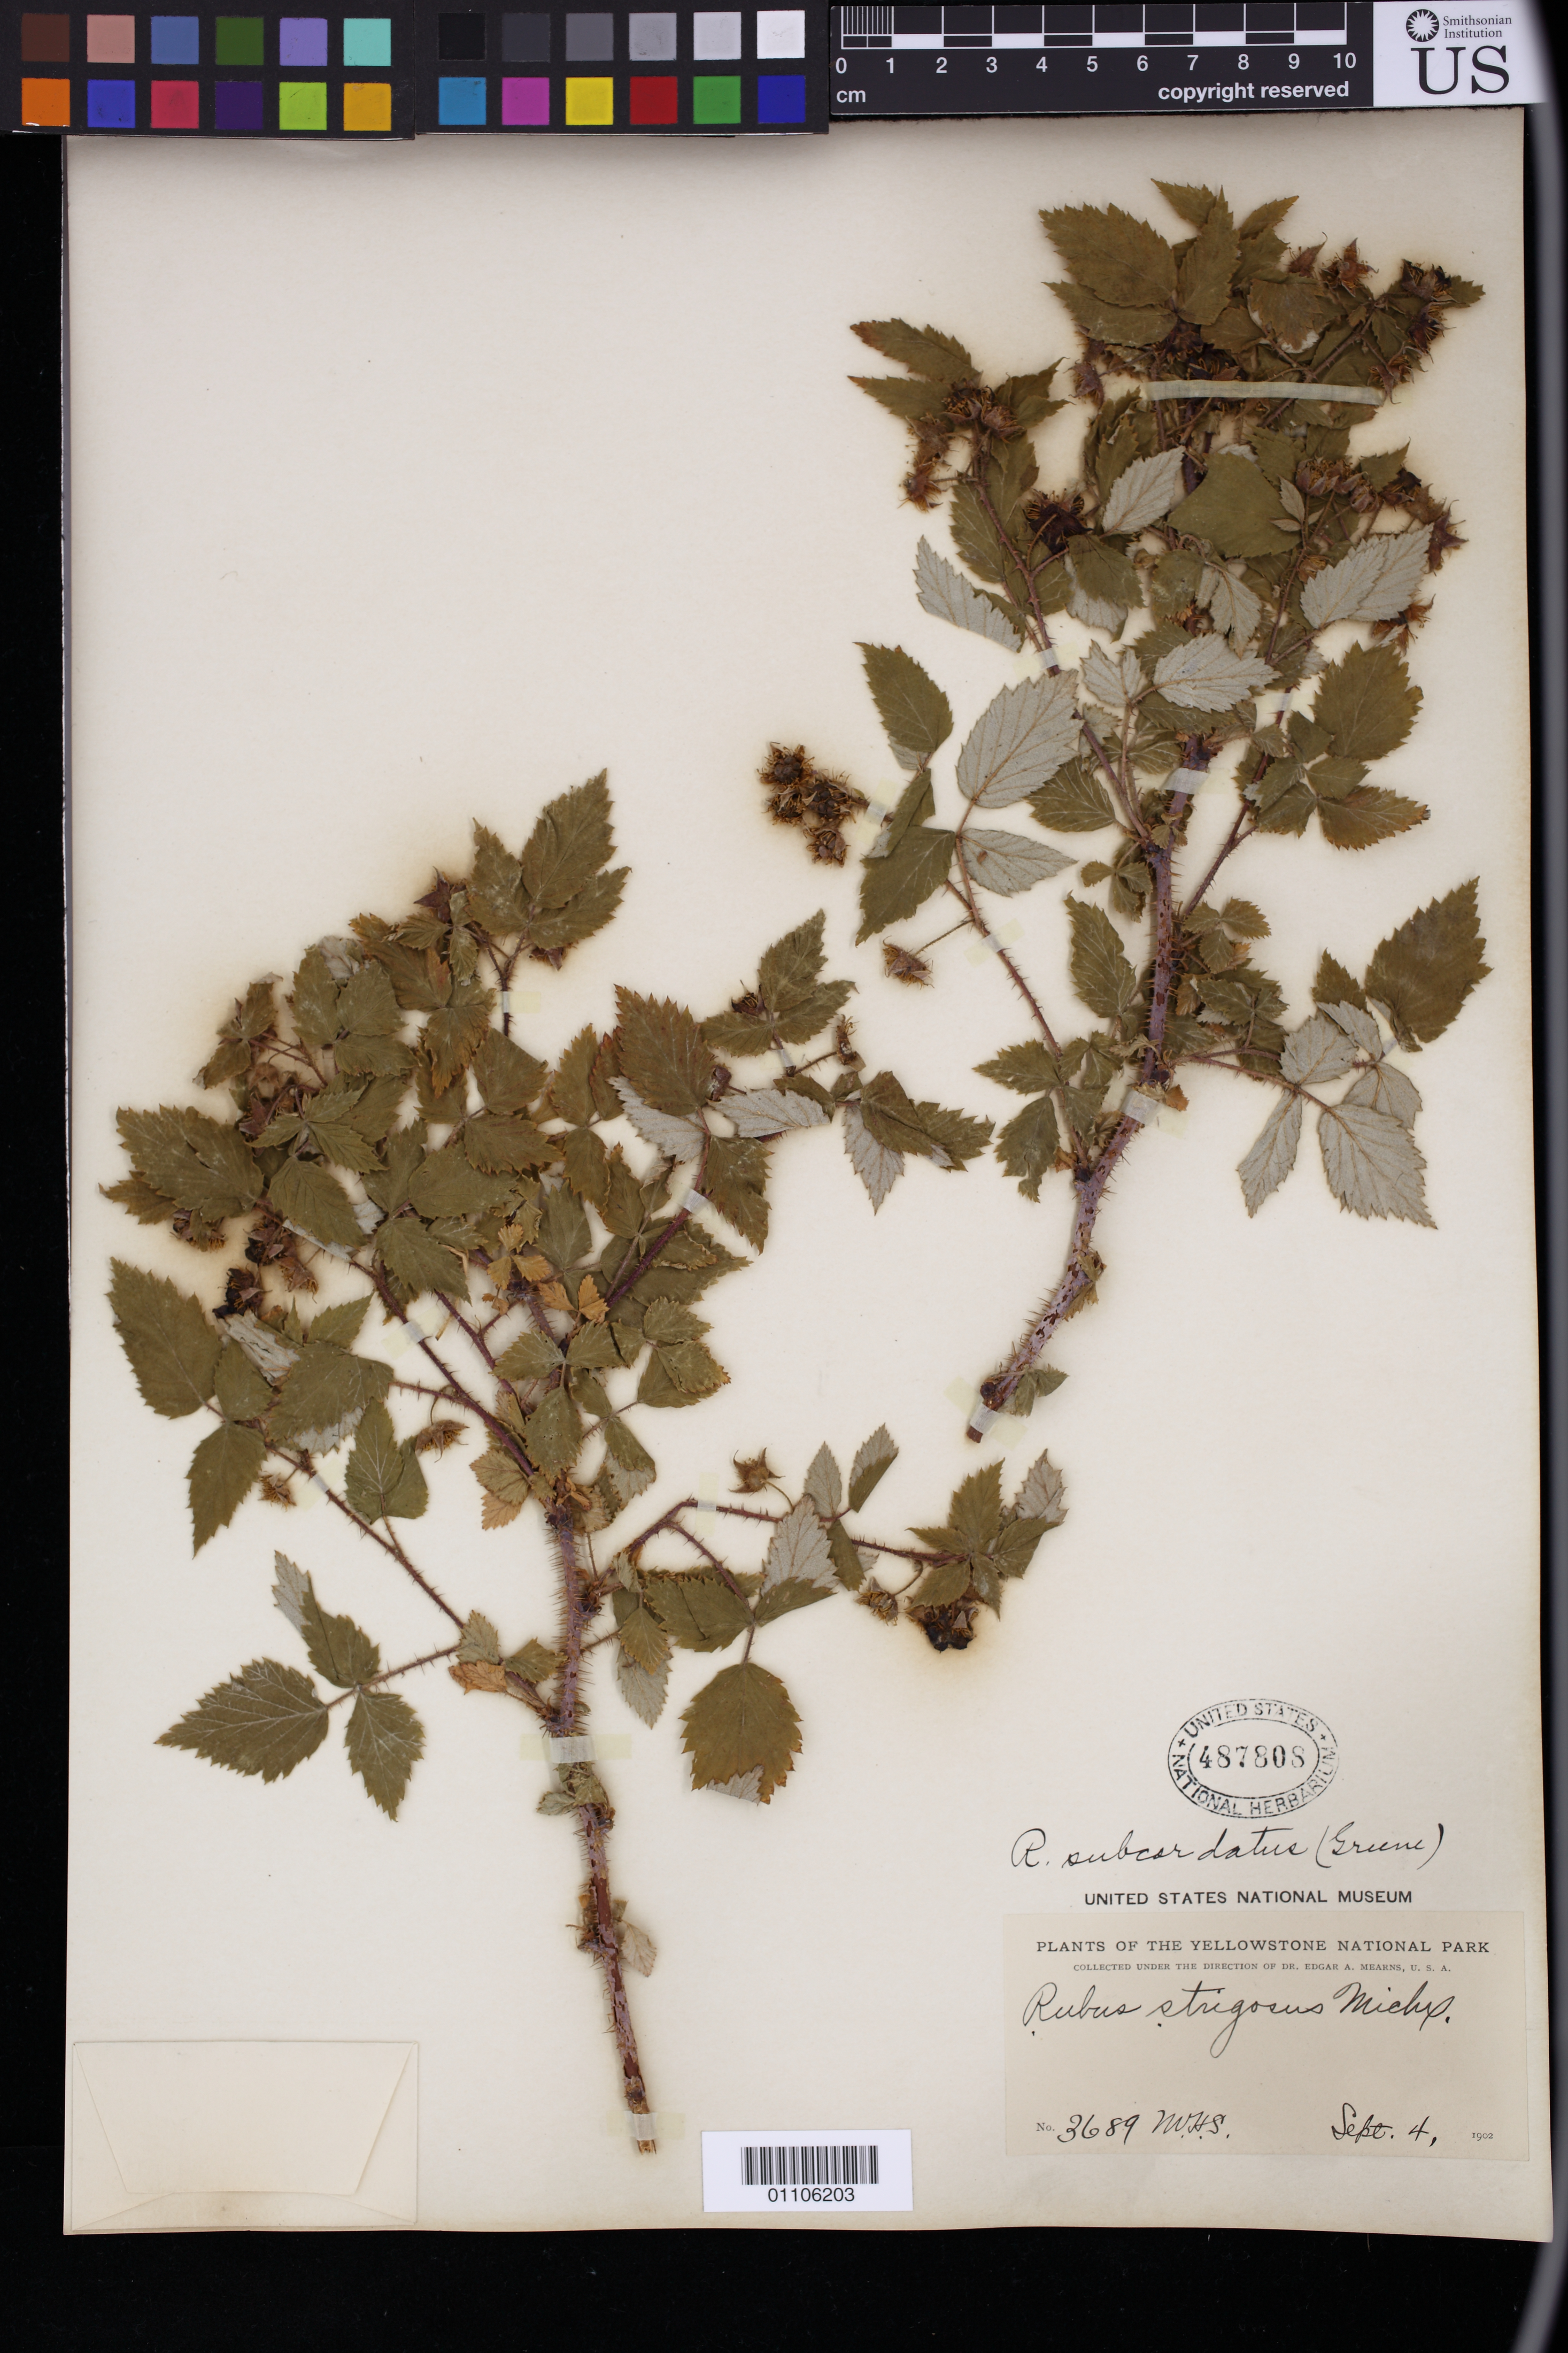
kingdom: Plantae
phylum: Tracheophyta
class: Magnoliopsida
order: Rosales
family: Rosaceae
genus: Batidaea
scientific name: Batidaea subcordata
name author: Greene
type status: Syntype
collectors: E. A. Mearns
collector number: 3689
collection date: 1902-09-04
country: United States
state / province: Wyoming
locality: Yellowstone National Park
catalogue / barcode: US 487808